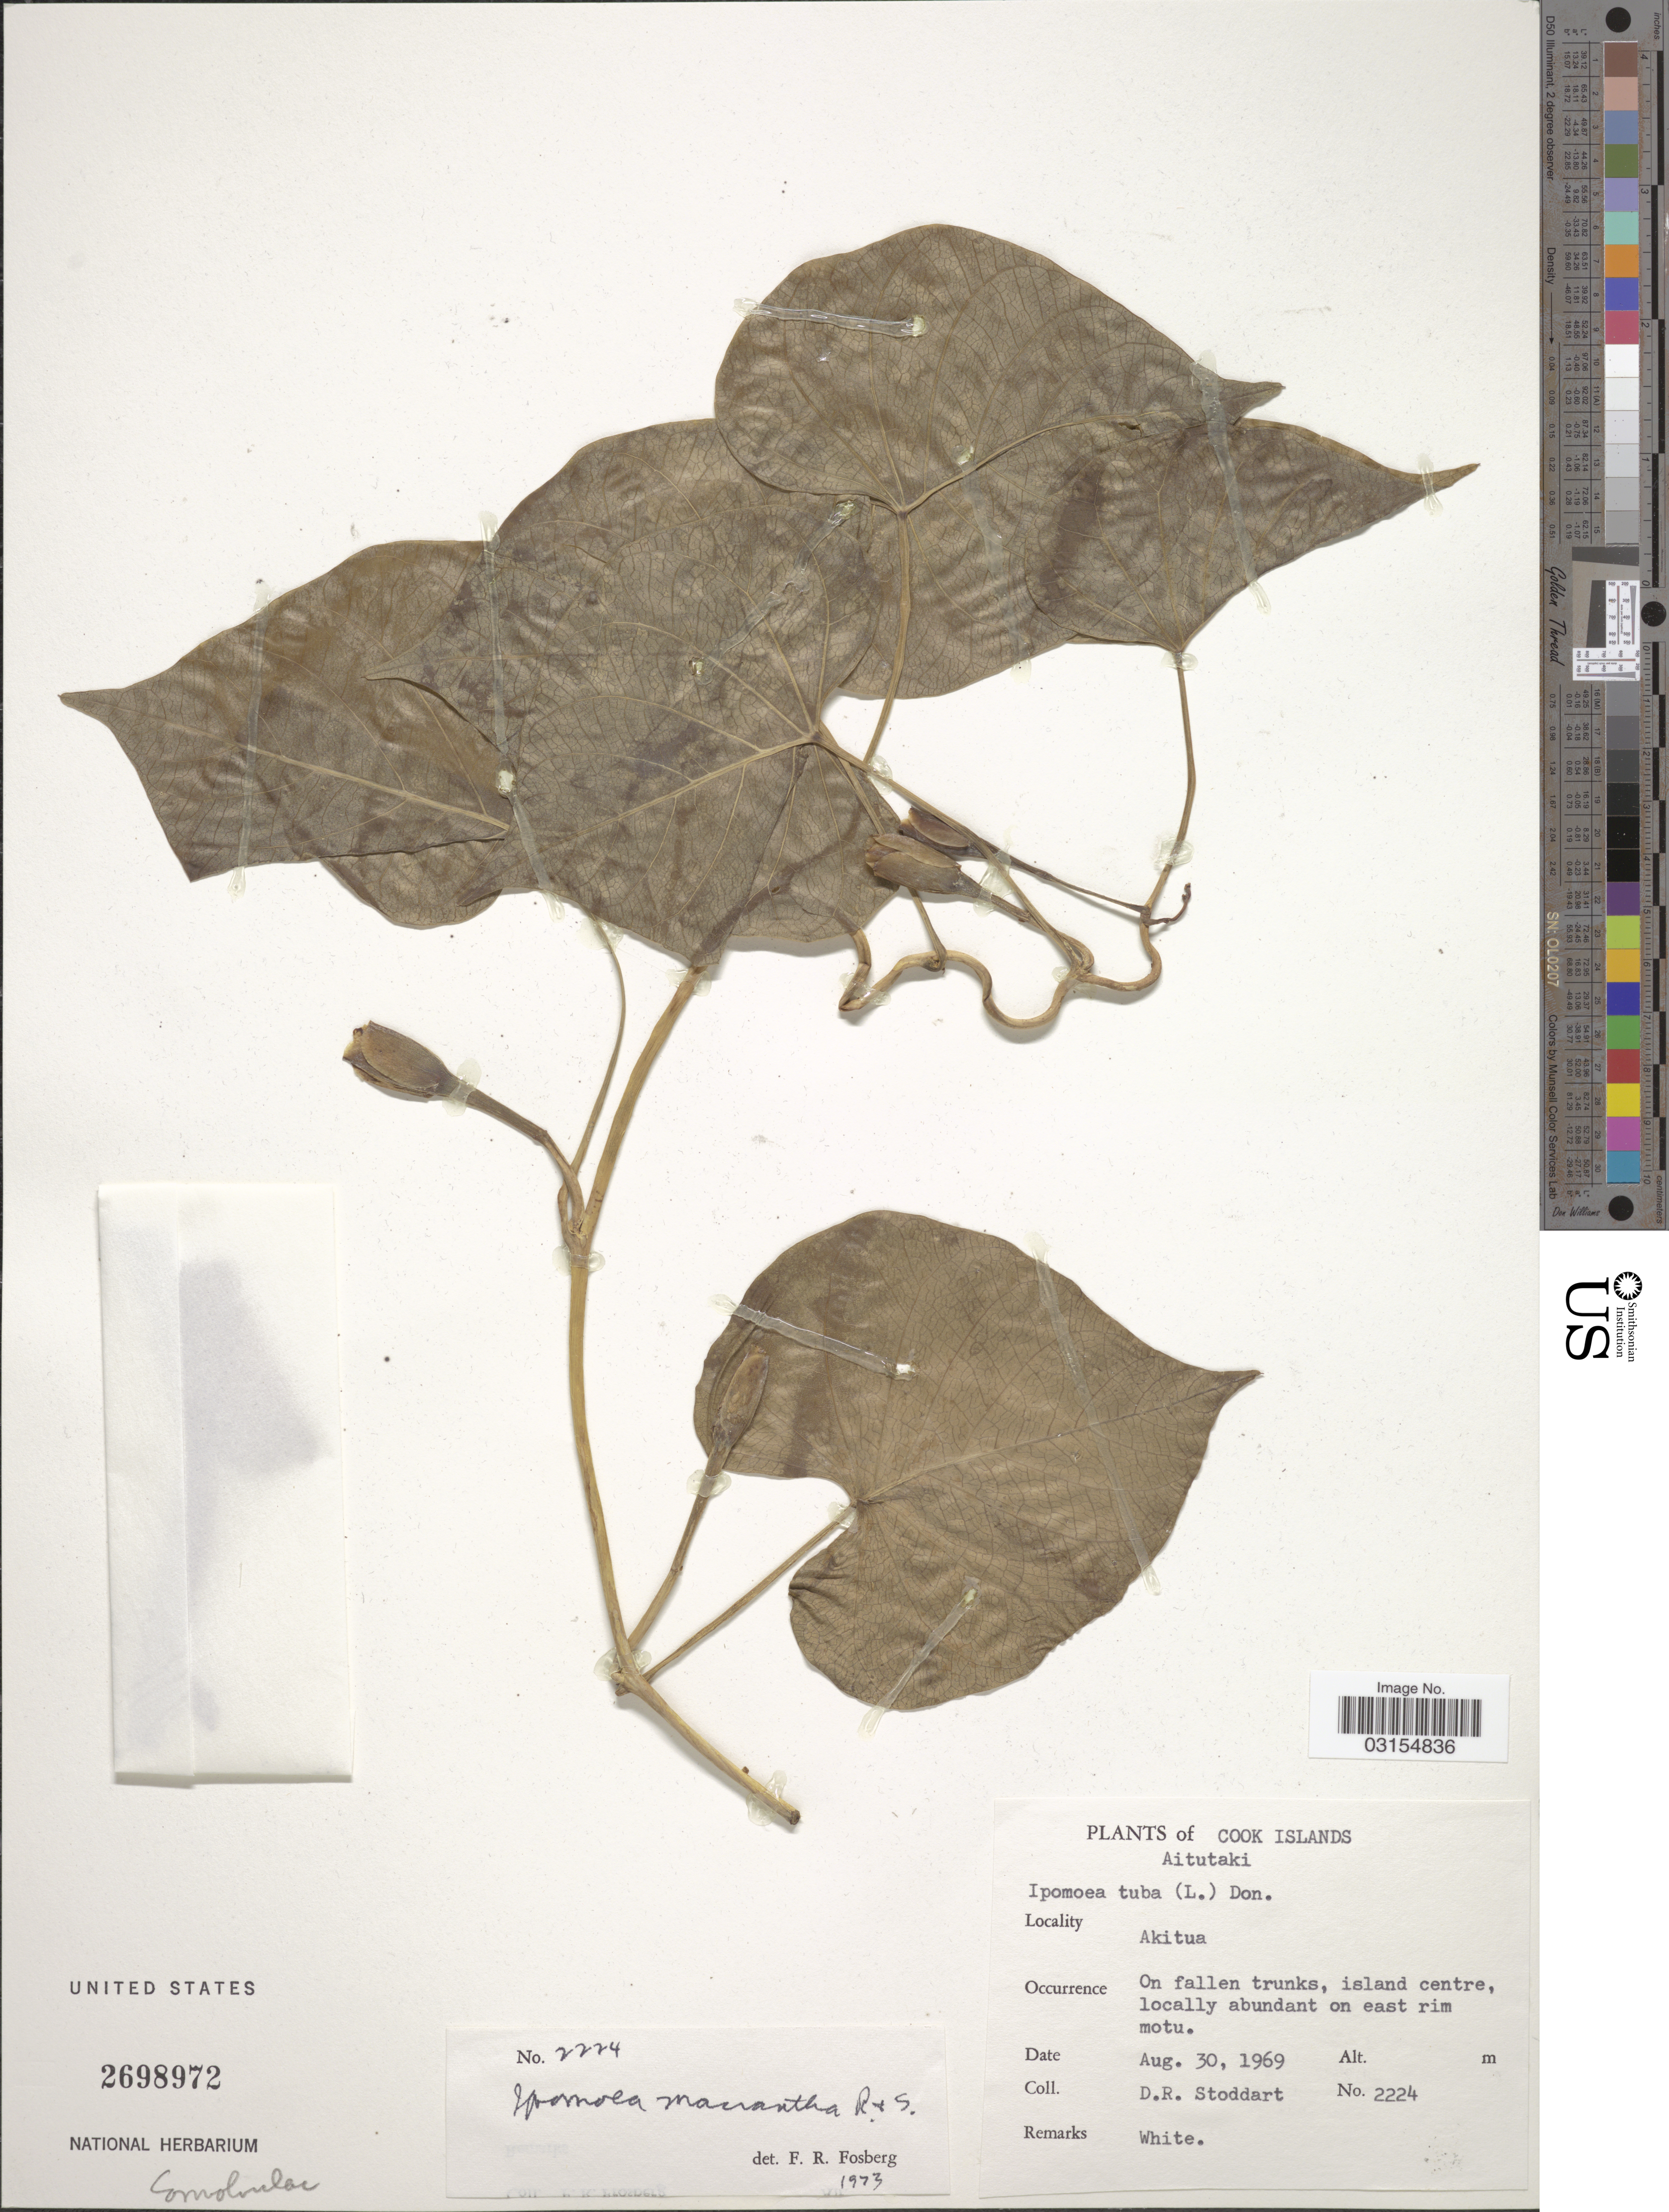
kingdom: Plantae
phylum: Tracheophyta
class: Magnoliopsida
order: Solanales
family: Convolvulaceae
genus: Ipomoea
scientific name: Ipomoea violacea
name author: L.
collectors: D. R. Stoddart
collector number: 2224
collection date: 1969-08-30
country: Cook Islands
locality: Aitutaki, Akitua, On fallen trunks, island centre, locally abundant on east rim motu.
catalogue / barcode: US 2698972